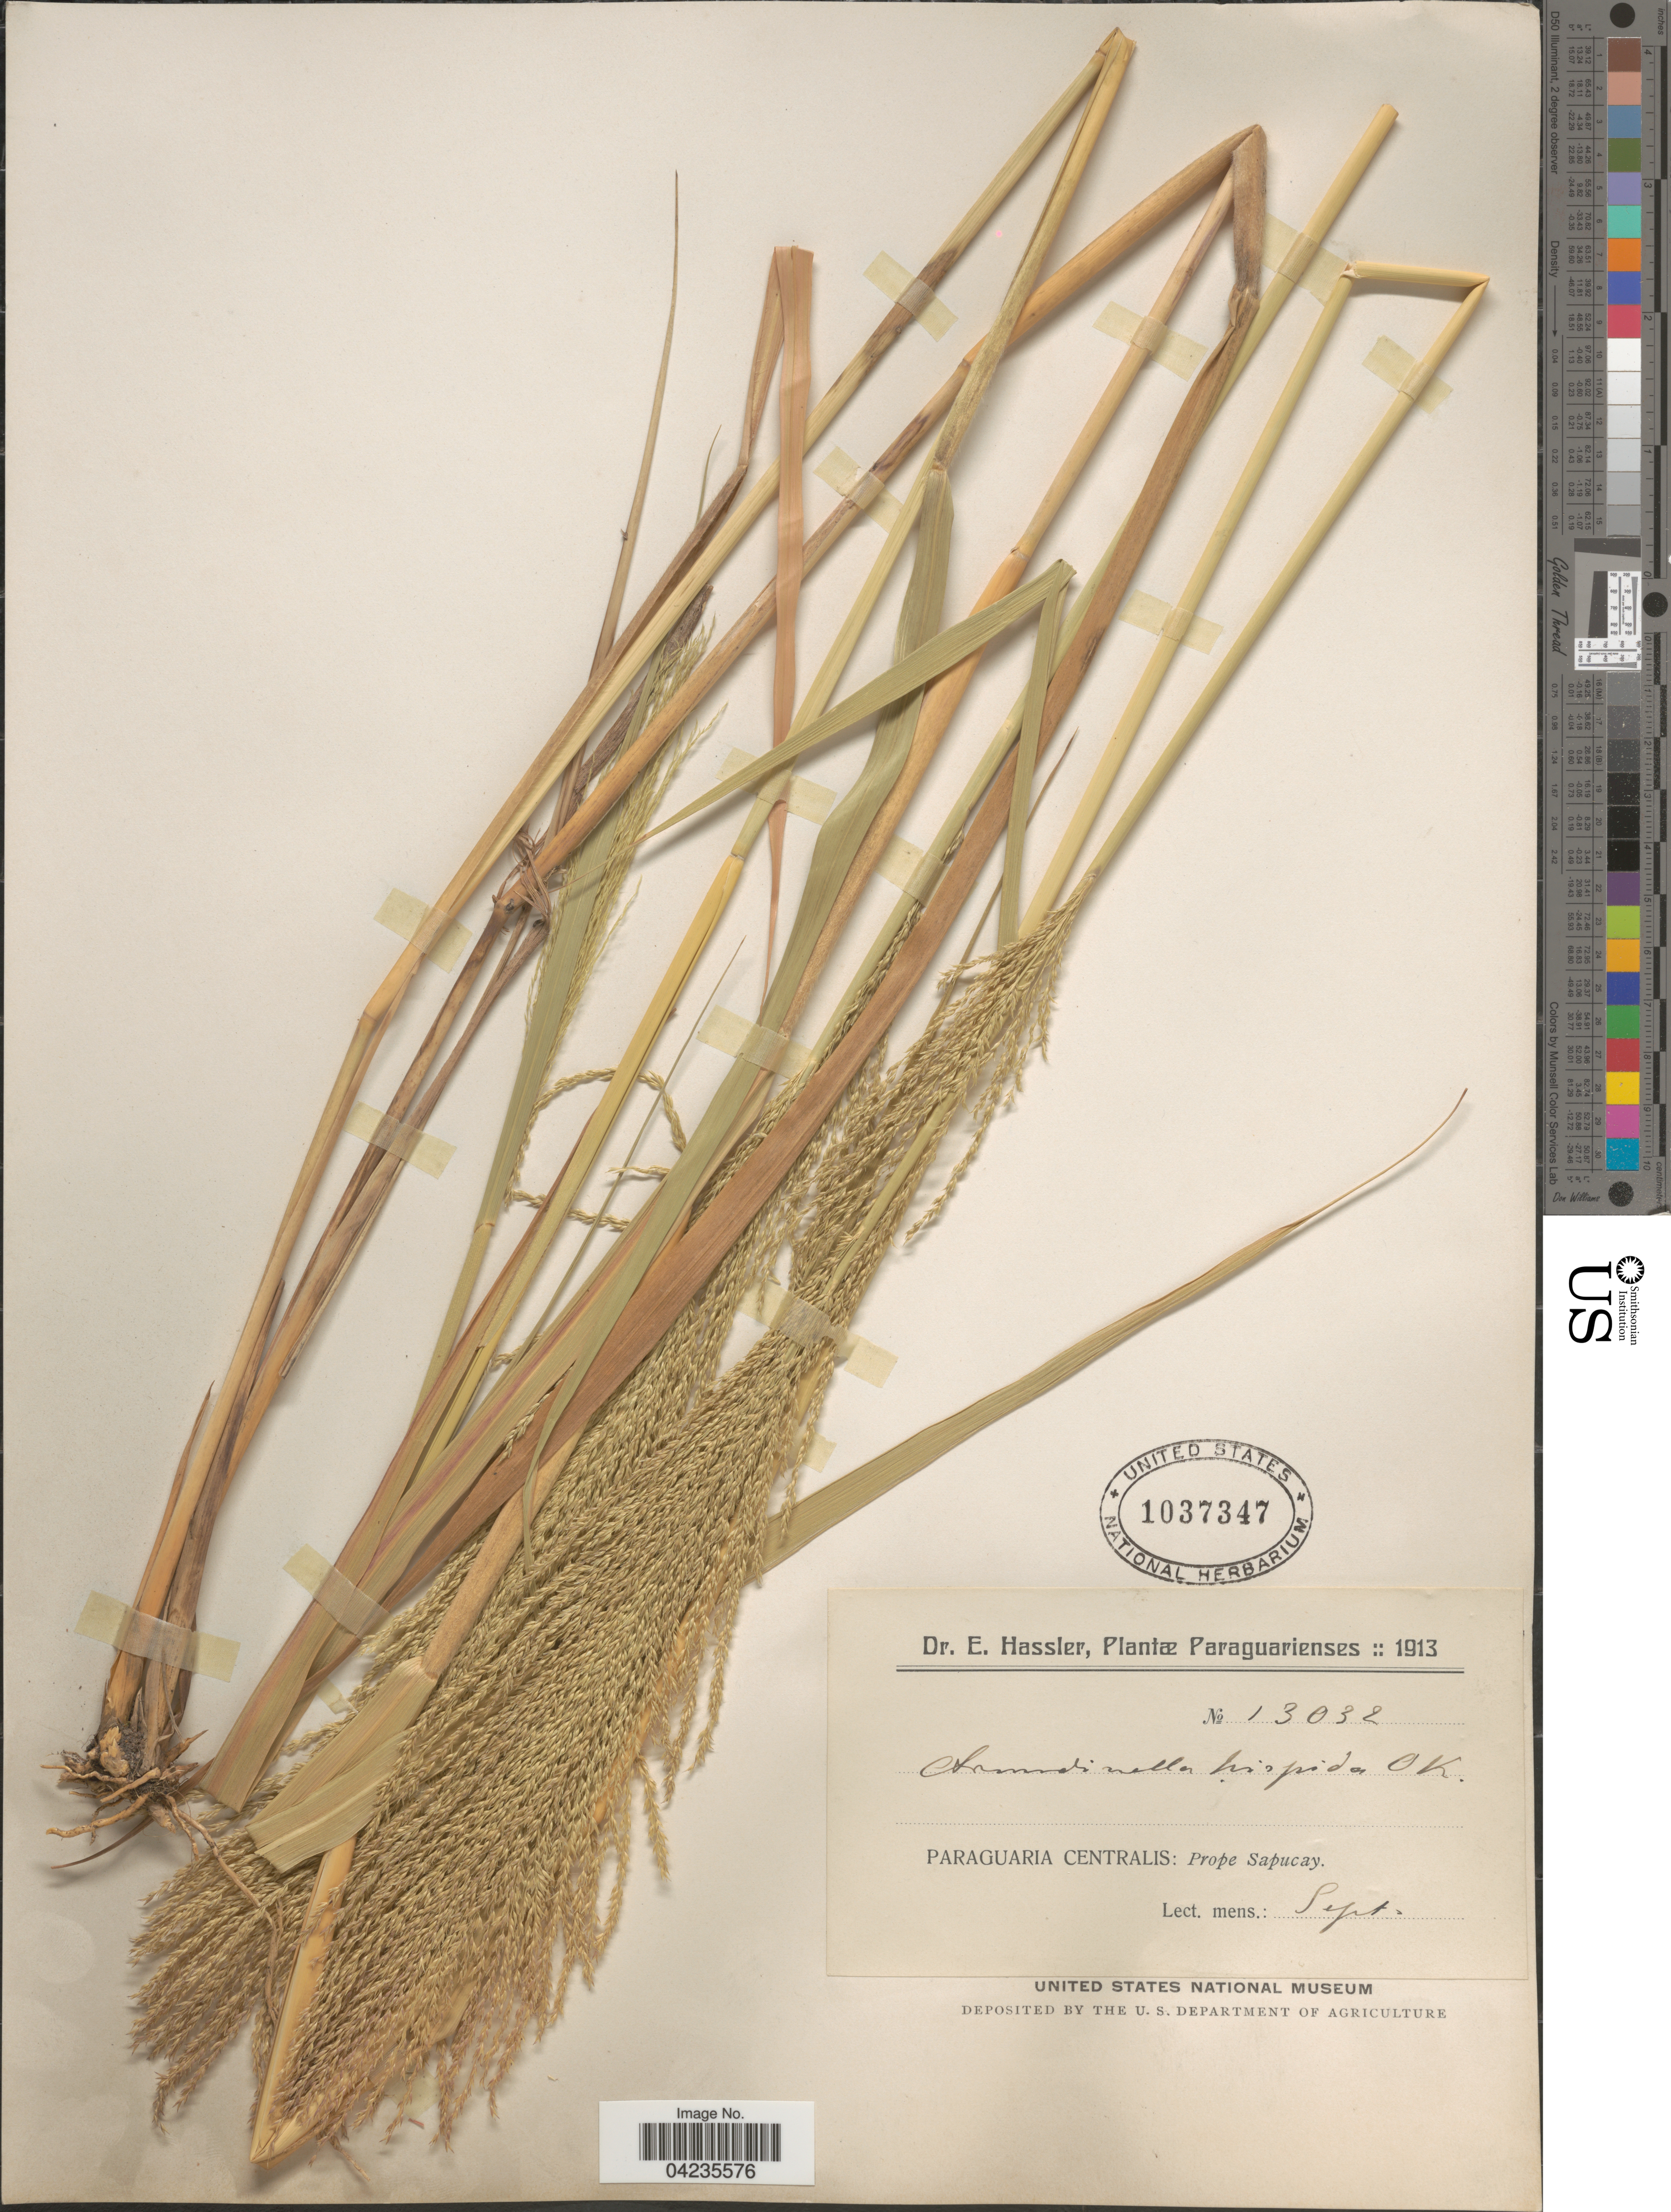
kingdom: Plantae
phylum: Tracheophyta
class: Liliopsida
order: Poales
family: Poaceae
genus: Arundinella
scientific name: Arundinella hispida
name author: (Humb. & Bonpl. ex Willd.) Kuntze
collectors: E. Hassler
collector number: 13032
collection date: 1913-09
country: Paraguay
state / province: Paraguari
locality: Paraguaria Centralis: Prope Sapucay.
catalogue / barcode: US 1037347